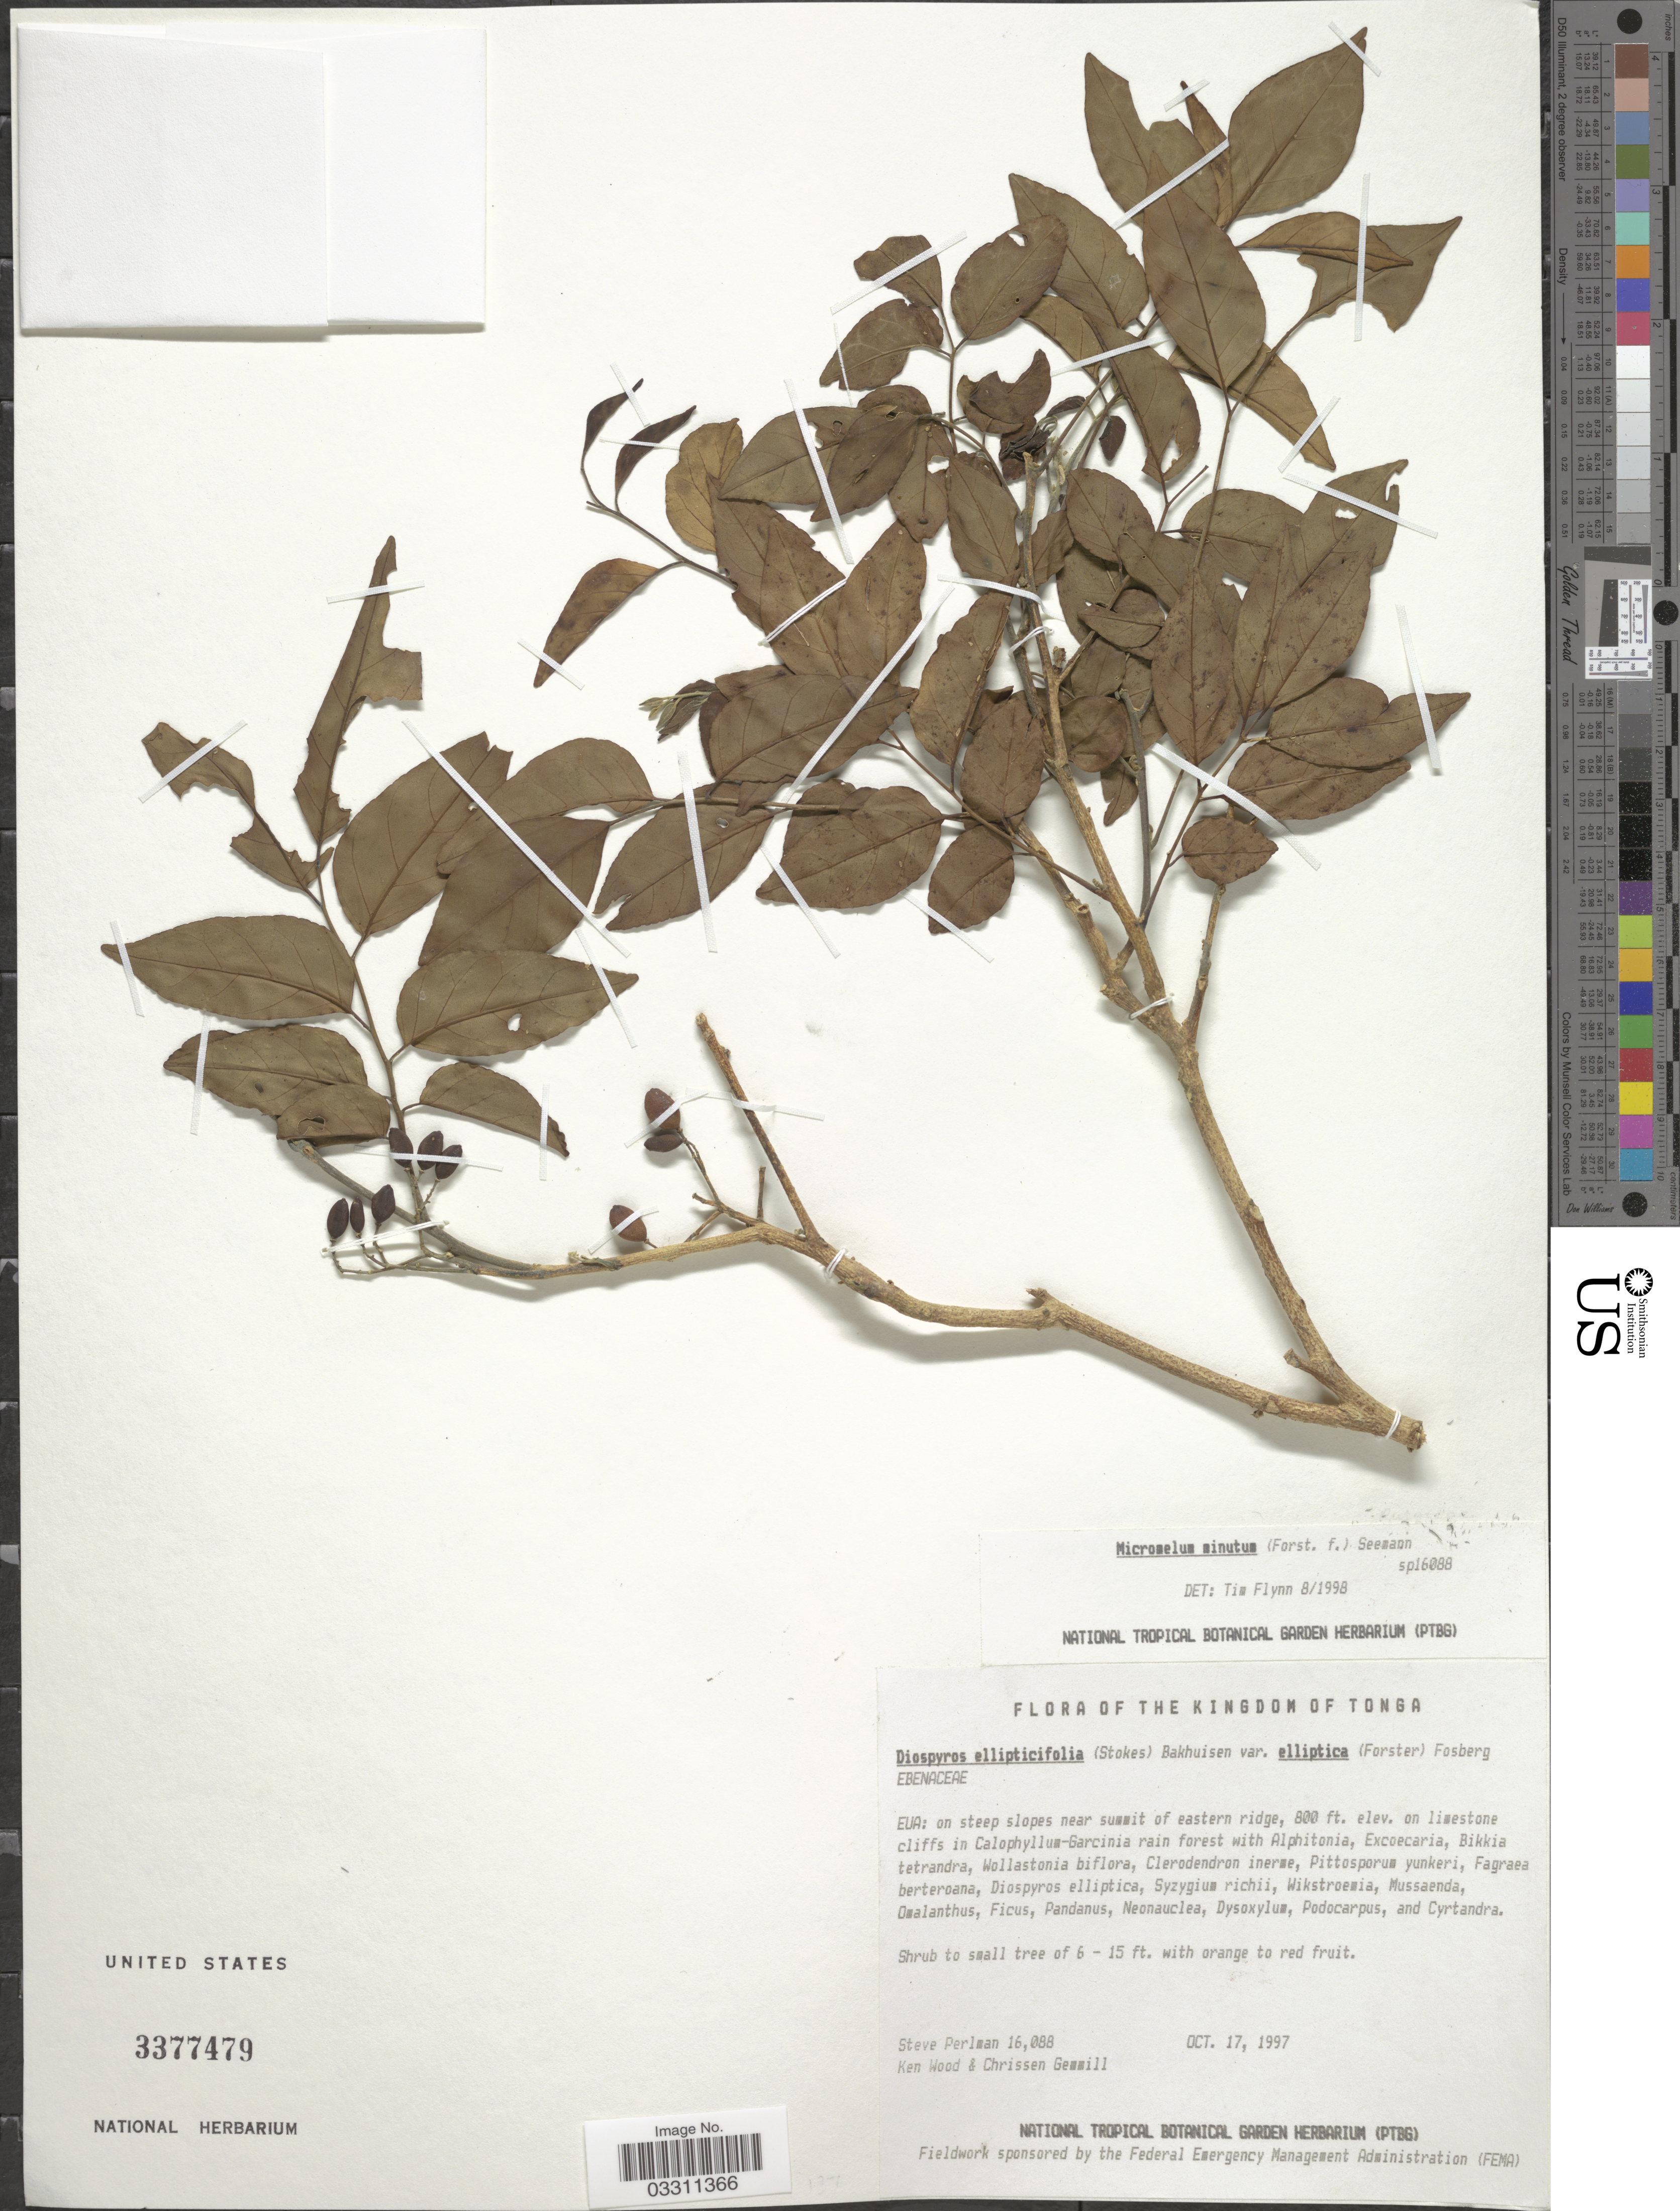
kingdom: Plantae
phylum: Tracheophyta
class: Magnoliopsida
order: Sapindales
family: Rutaceae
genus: Micromelum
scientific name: Micromelum minutum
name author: (G. Forst.) Wight & Arn.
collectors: S. Perlman, K. Wood & C. Gemmill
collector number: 16088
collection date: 1997-10-17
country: Tonga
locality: The Kingdom of Tonga. Eua: on steep slopes near summit of eastern ridge.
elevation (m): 244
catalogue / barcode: US 3377479